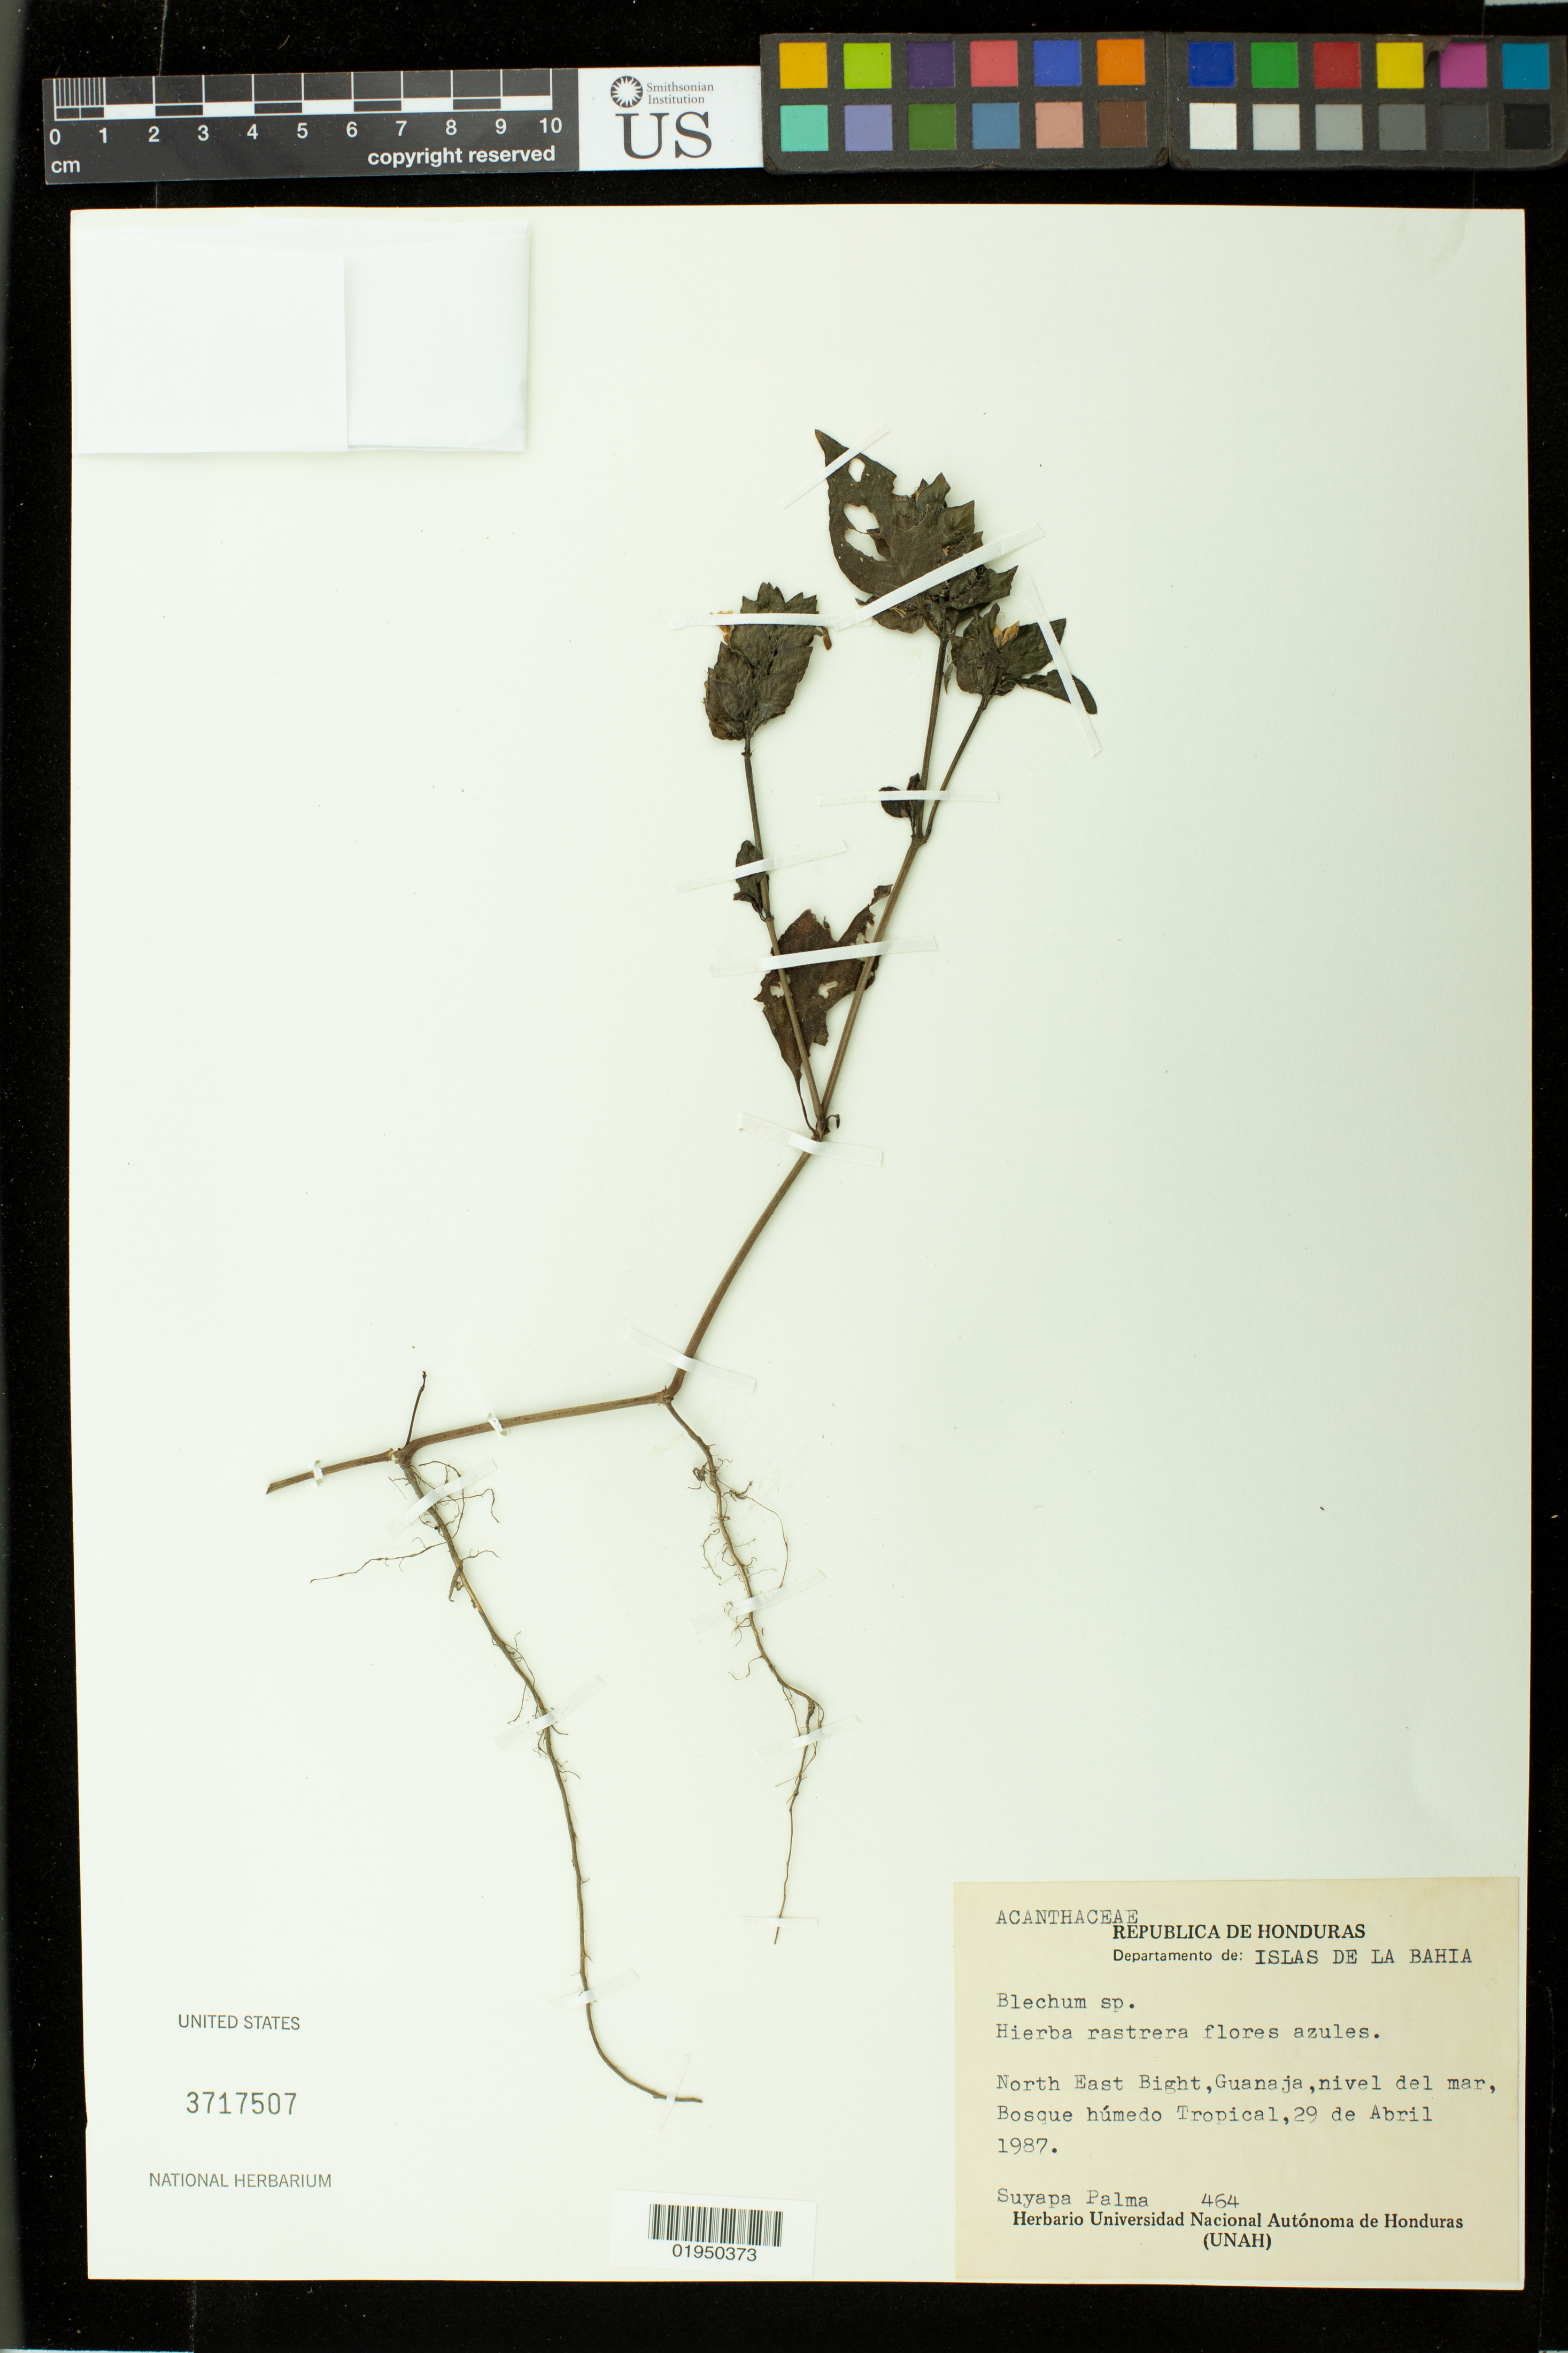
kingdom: Plantae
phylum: Tracheophyta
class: Magnoliopsida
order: Lamiales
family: Acanthaceae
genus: Blechum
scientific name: Blechum sp.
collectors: S. Palma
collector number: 464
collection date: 1987-04-29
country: Honduras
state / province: Islas de la Bahía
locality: North East Bight, Guanaja, nivel del mar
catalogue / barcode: US 3717507